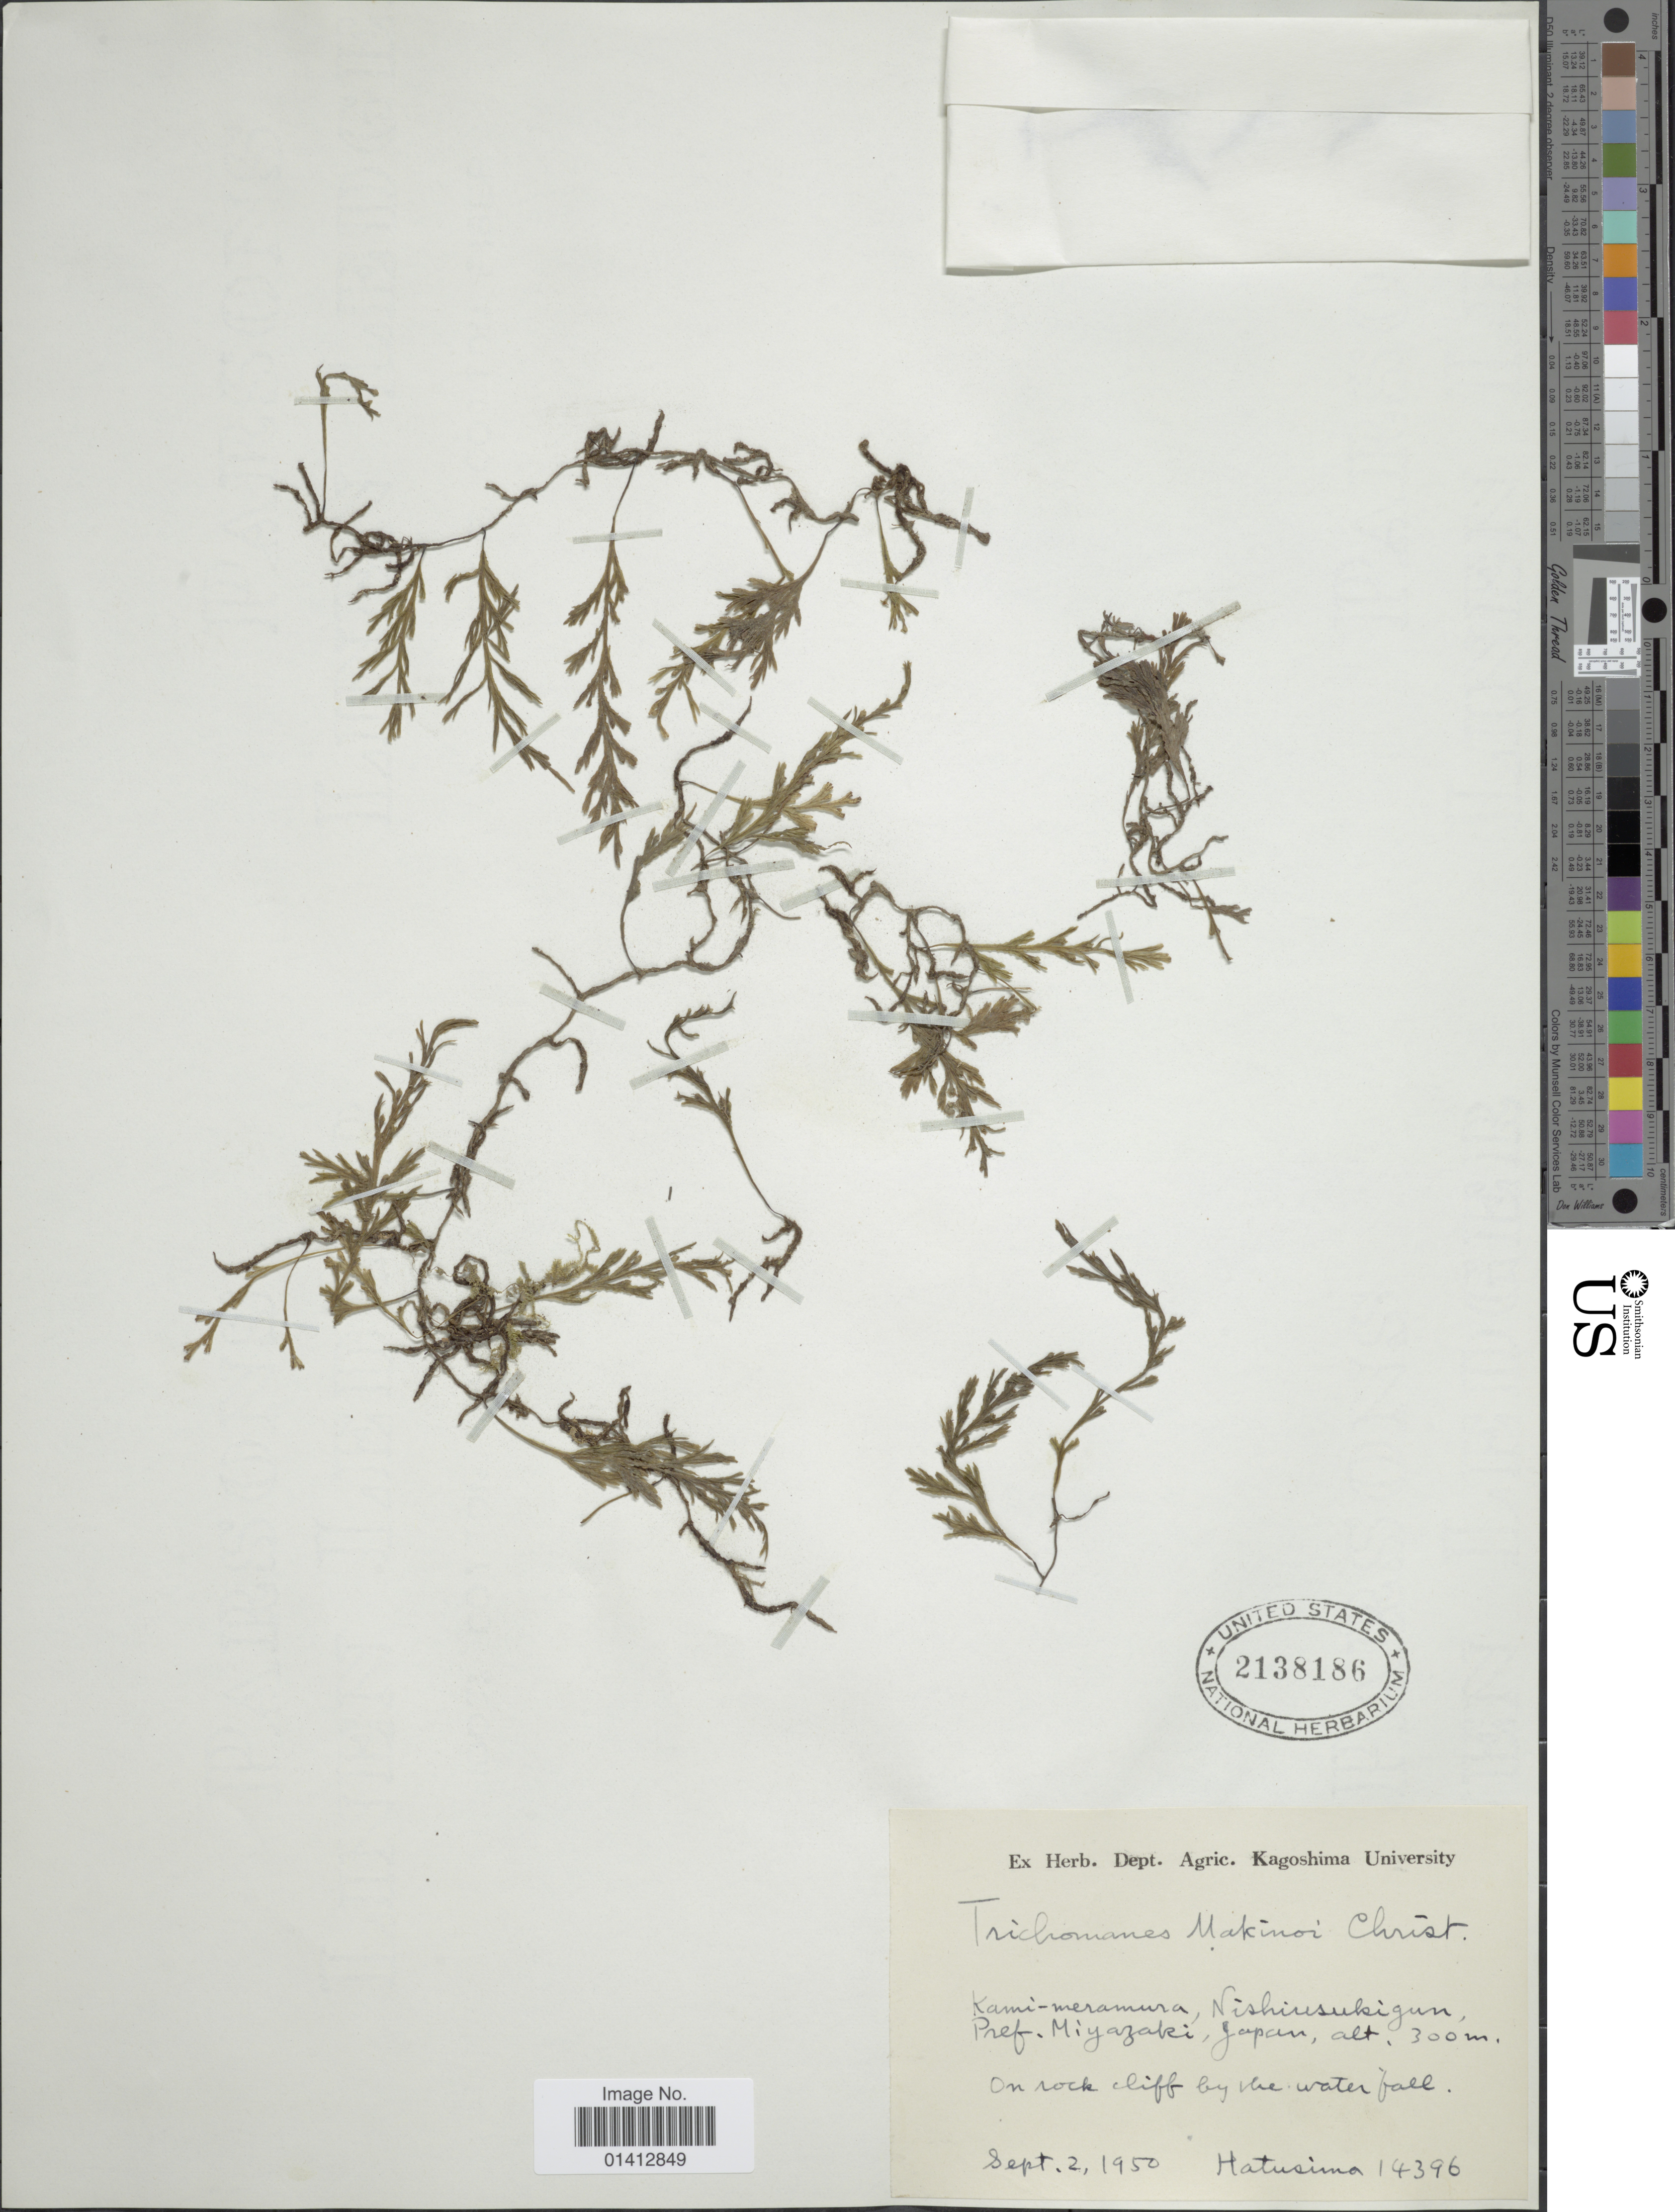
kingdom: Plantae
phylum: Tracheophyta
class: Polypodiopsida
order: Hymenophyllales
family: Hymenophyllaceae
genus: Crepidomanes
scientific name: Crepidomanes makinoi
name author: (C. Chr.) Copel.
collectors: -. Hatusima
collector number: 14396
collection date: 1950-09-02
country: Japan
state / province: Miyazaki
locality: Kami-meramura, Nishiusukigun, Pref Miyazaki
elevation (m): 300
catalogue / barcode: US 2138186